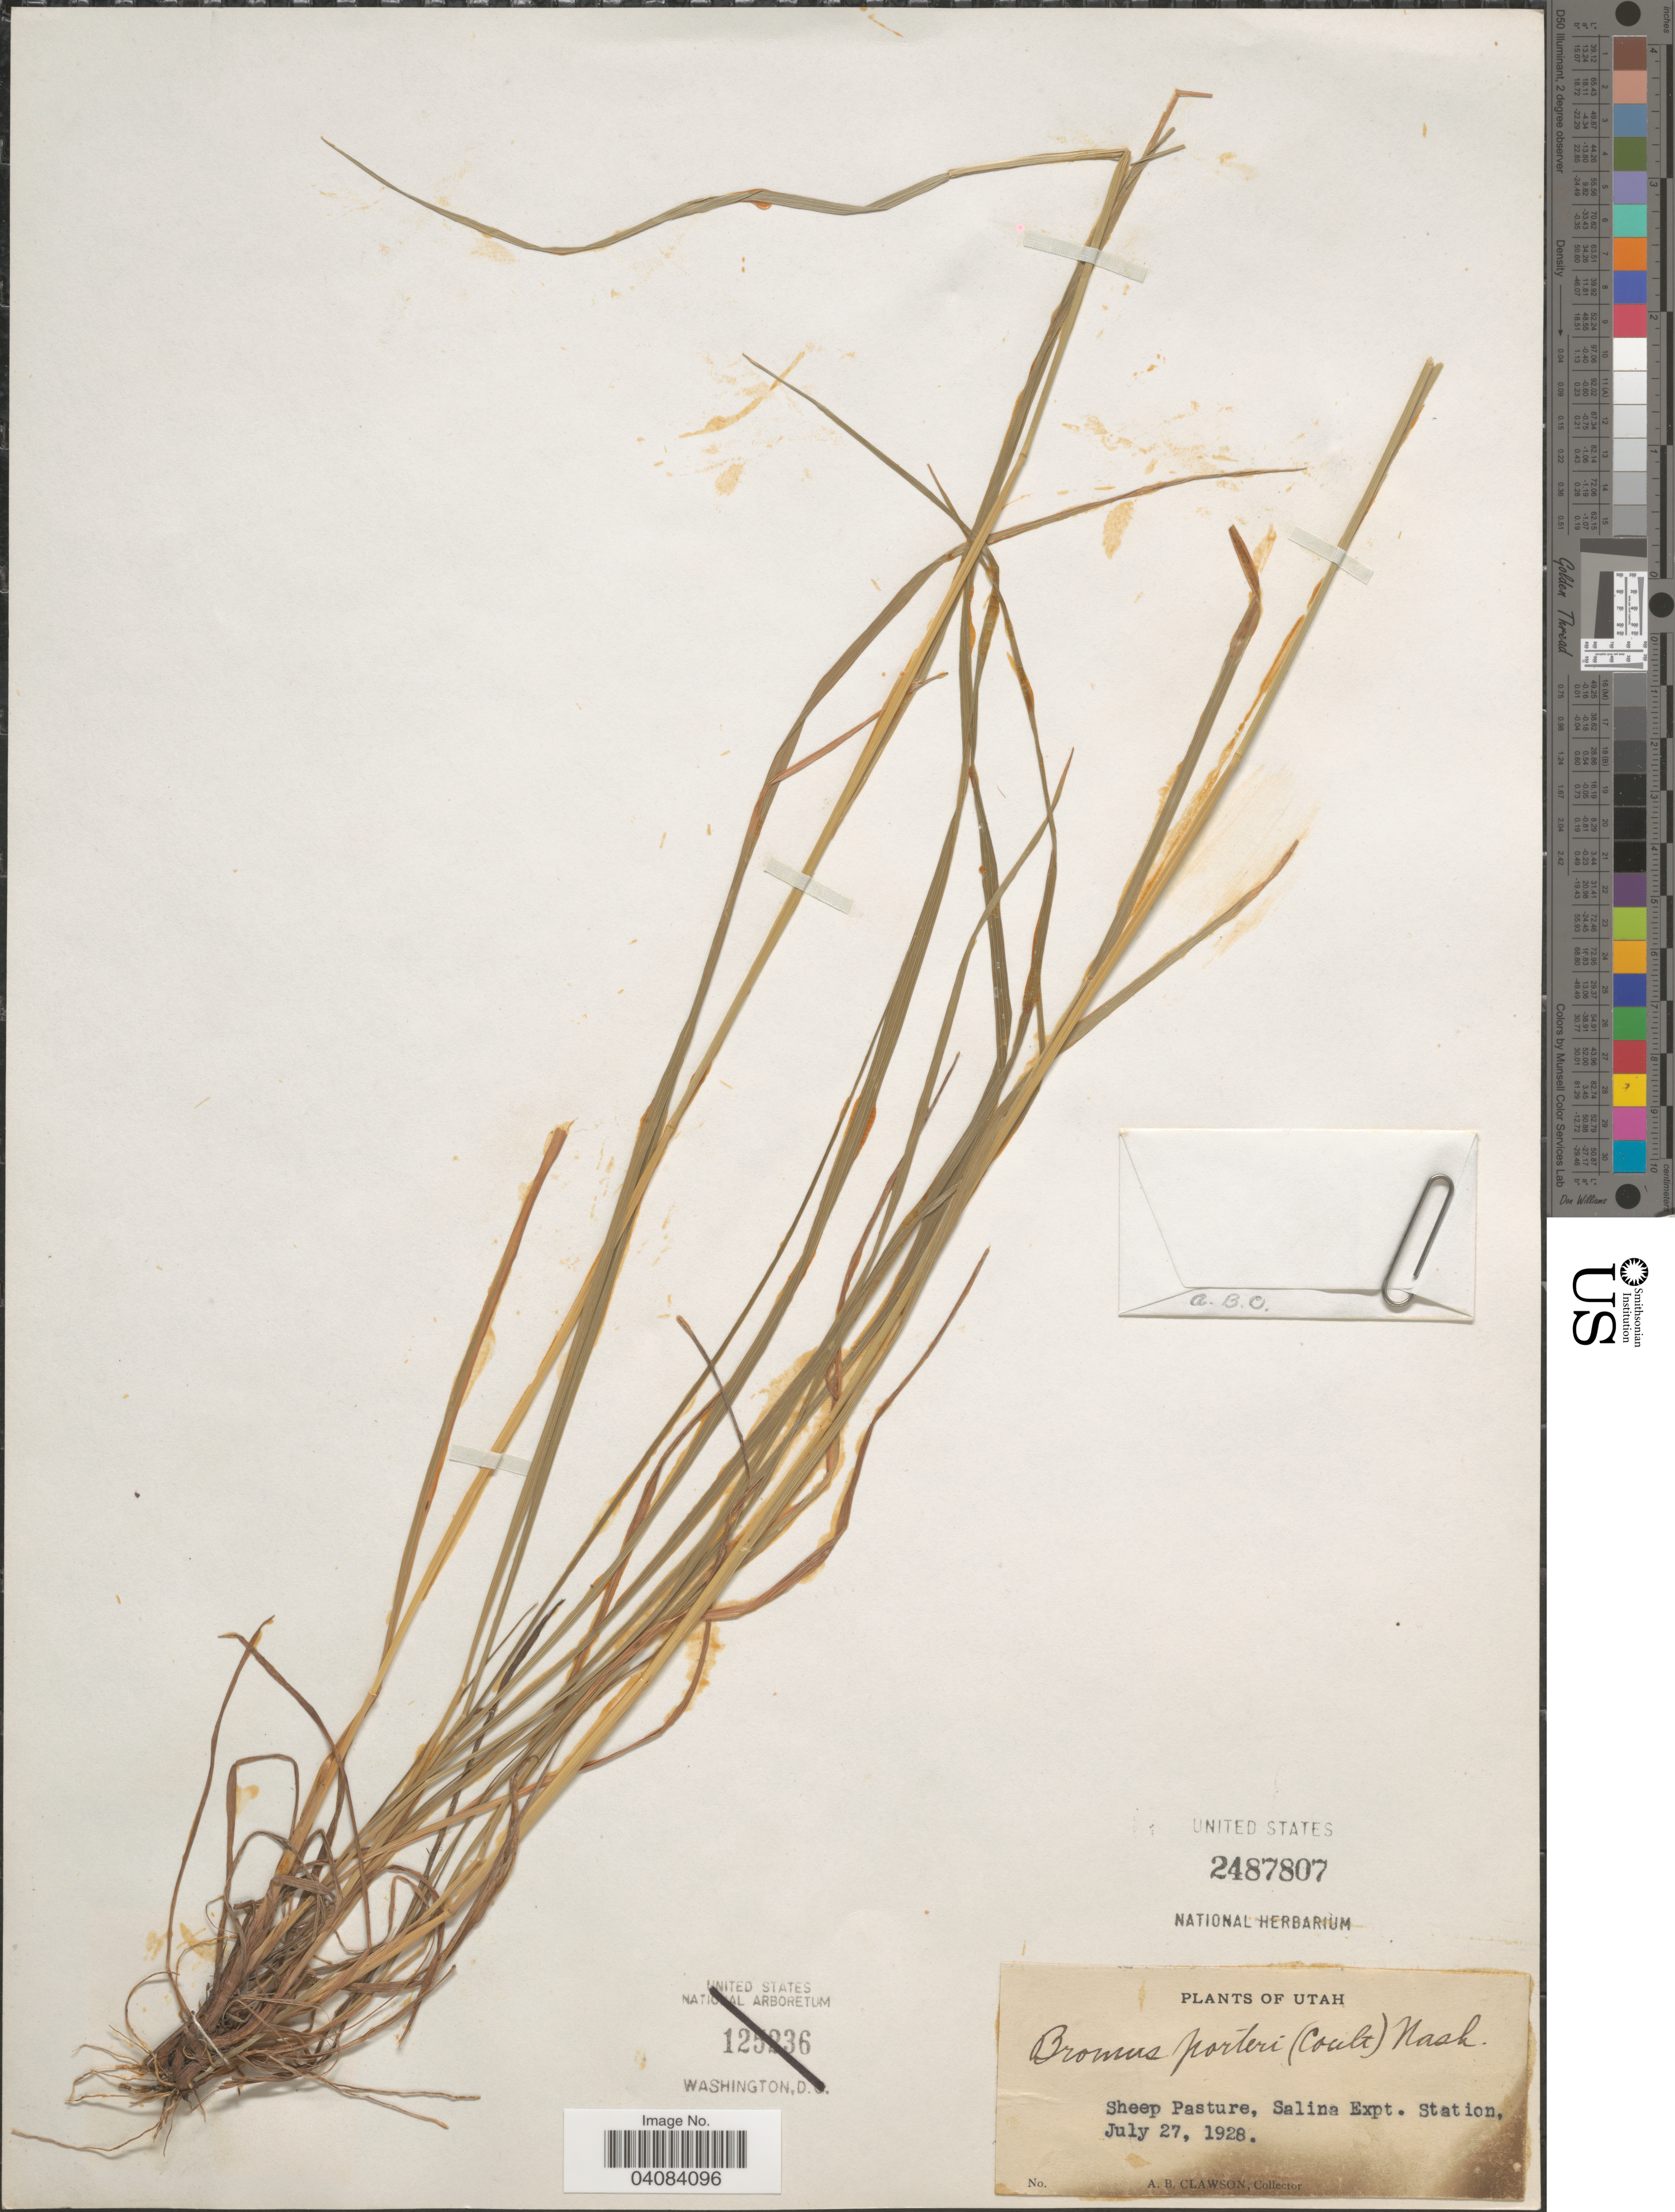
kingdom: Plantae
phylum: Tracheophyta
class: Liliopsida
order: Poales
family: Poaceae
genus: Bromus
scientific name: Bromus porteri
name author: (J.M. Coult.) Nash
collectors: A. Clawson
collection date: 1928-07-27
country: United States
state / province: Utah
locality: Sheep Pasture, Salina Expt. Station.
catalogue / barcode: US 2487807